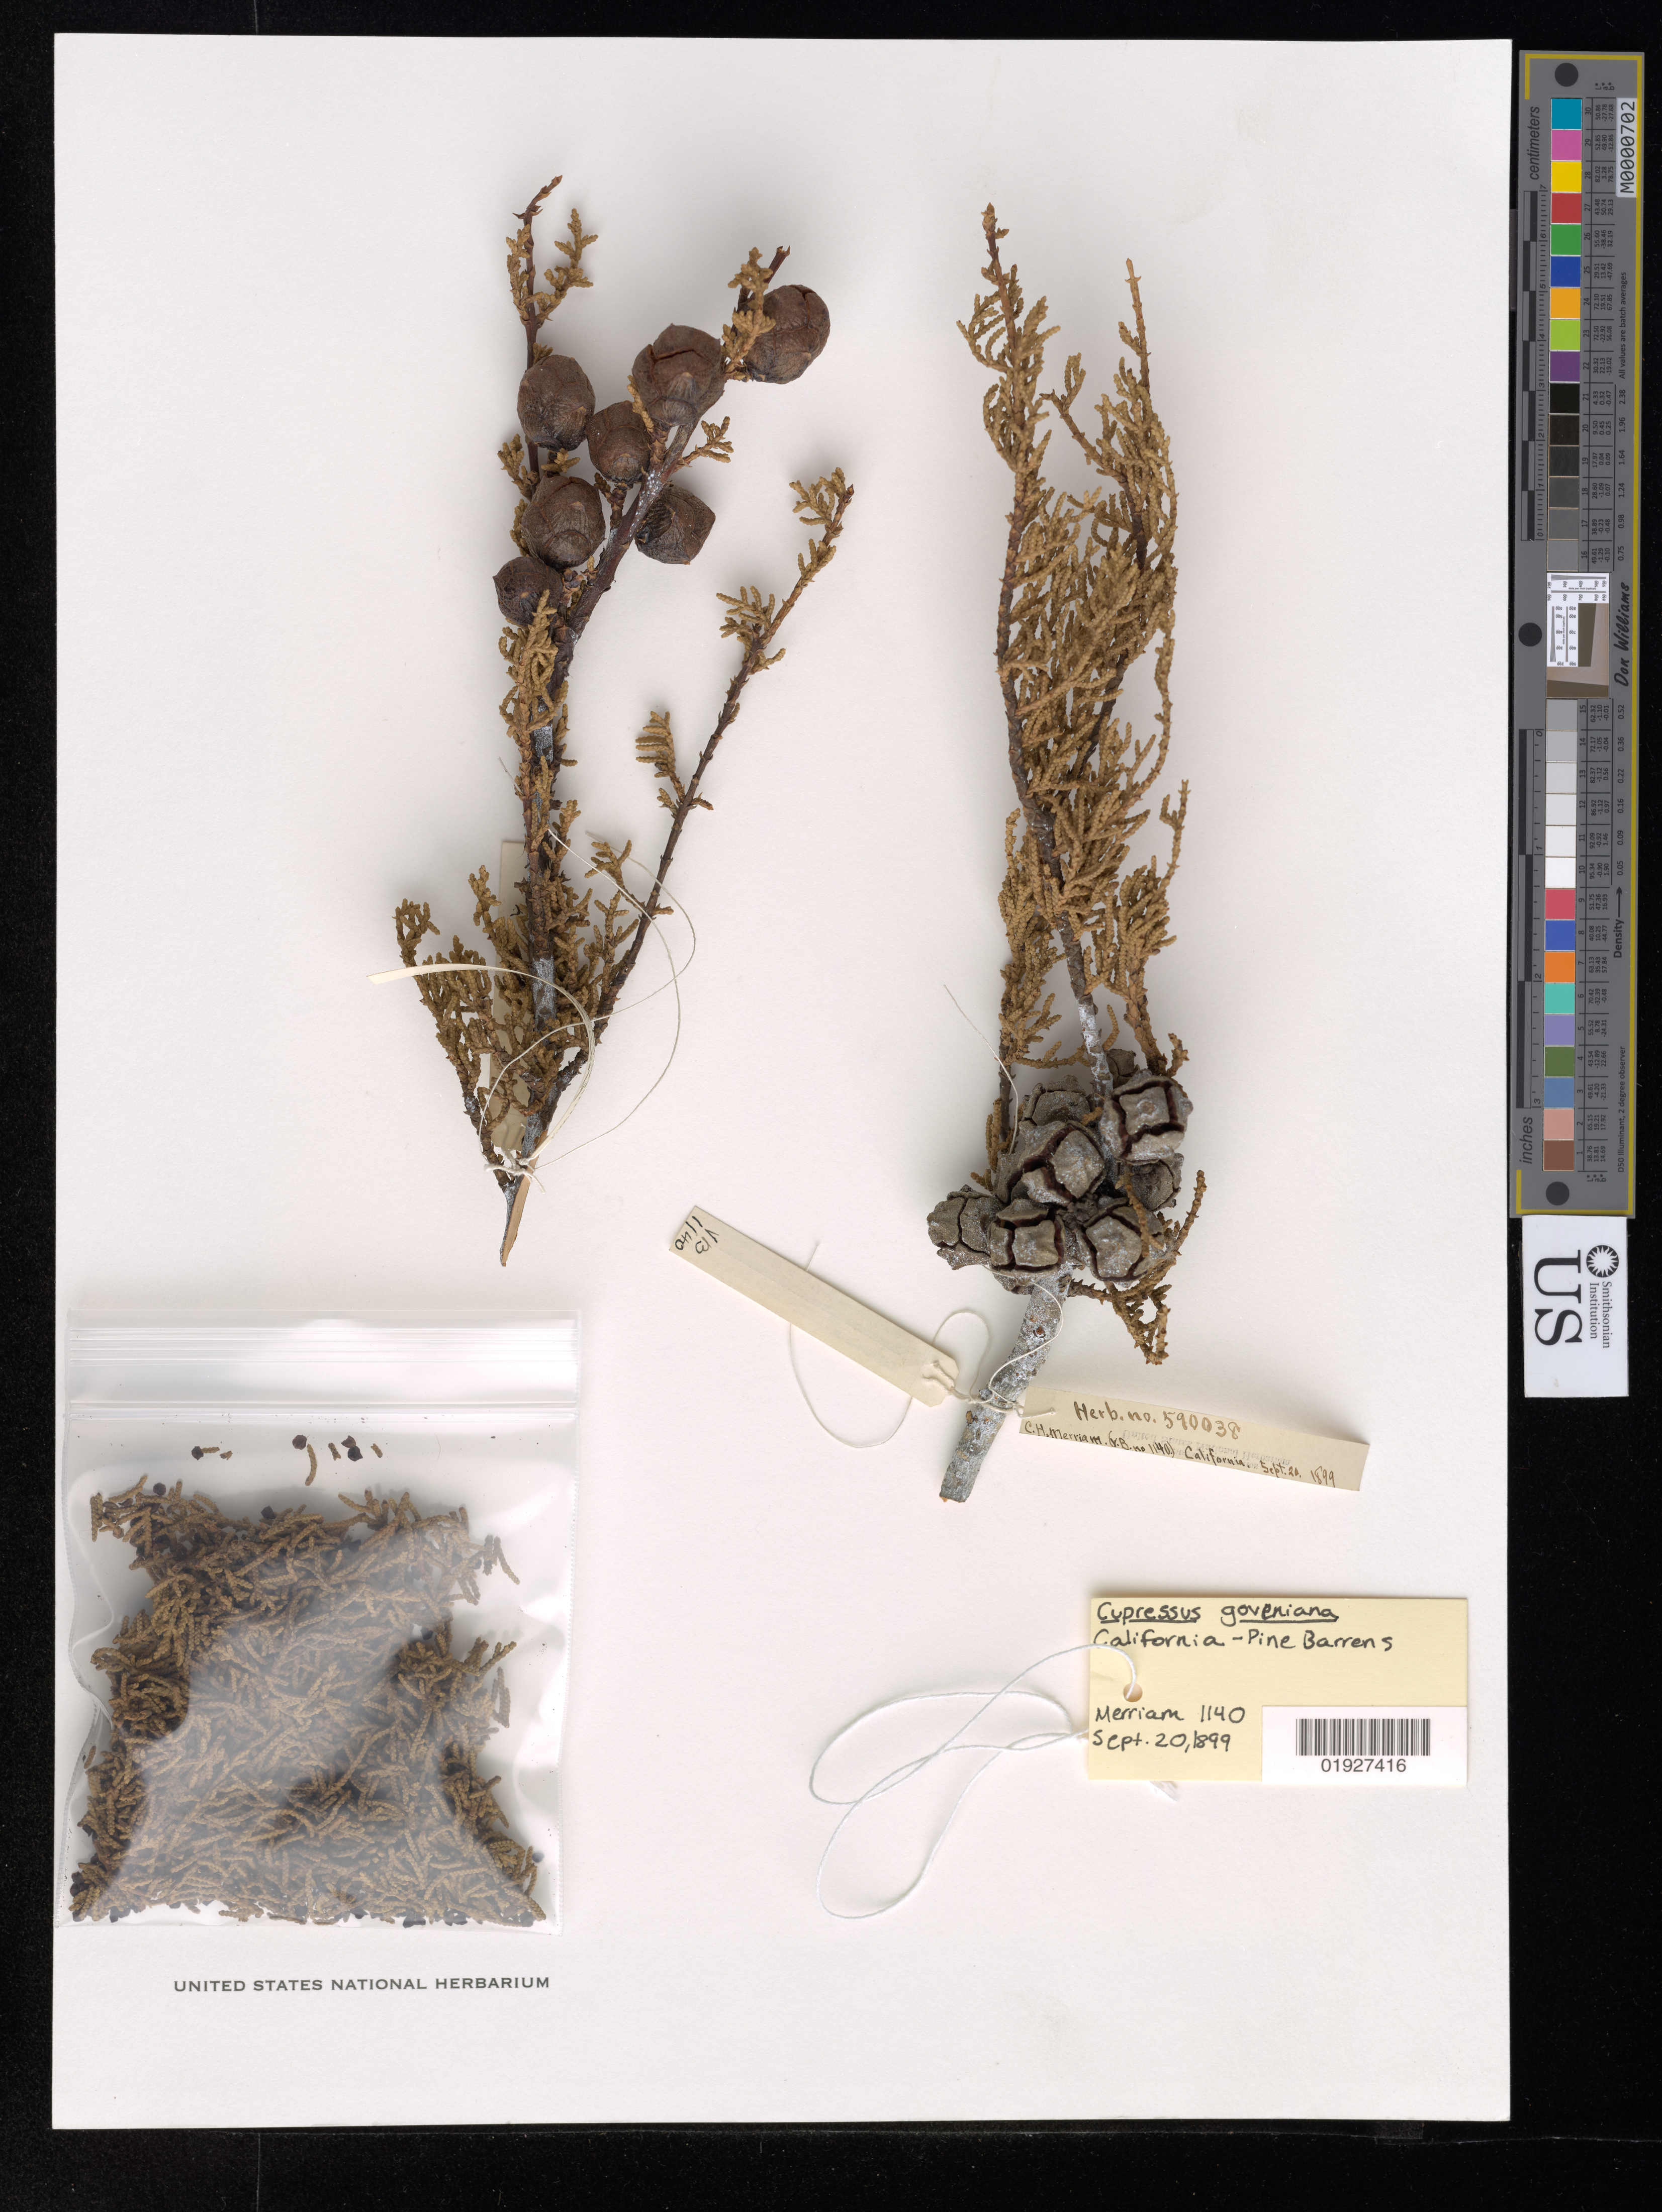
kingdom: Plantae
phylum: Tracheophyta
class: Pinopsida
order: Pinales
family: Cupressaceae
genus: Hesperocyparis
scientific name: Hesperocyparis goveniana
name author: (Gordon) Bartel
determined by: (US) Smithsonian Institution - National Museum of Natural History - Department of Botany (UNITED STATES)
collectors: C. Merriam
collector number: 1140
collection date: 1899-09-20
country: United States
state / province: California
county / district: Mendocino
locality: Pine Barrens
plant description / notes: Herb. no. 590038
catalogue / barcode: US 590038